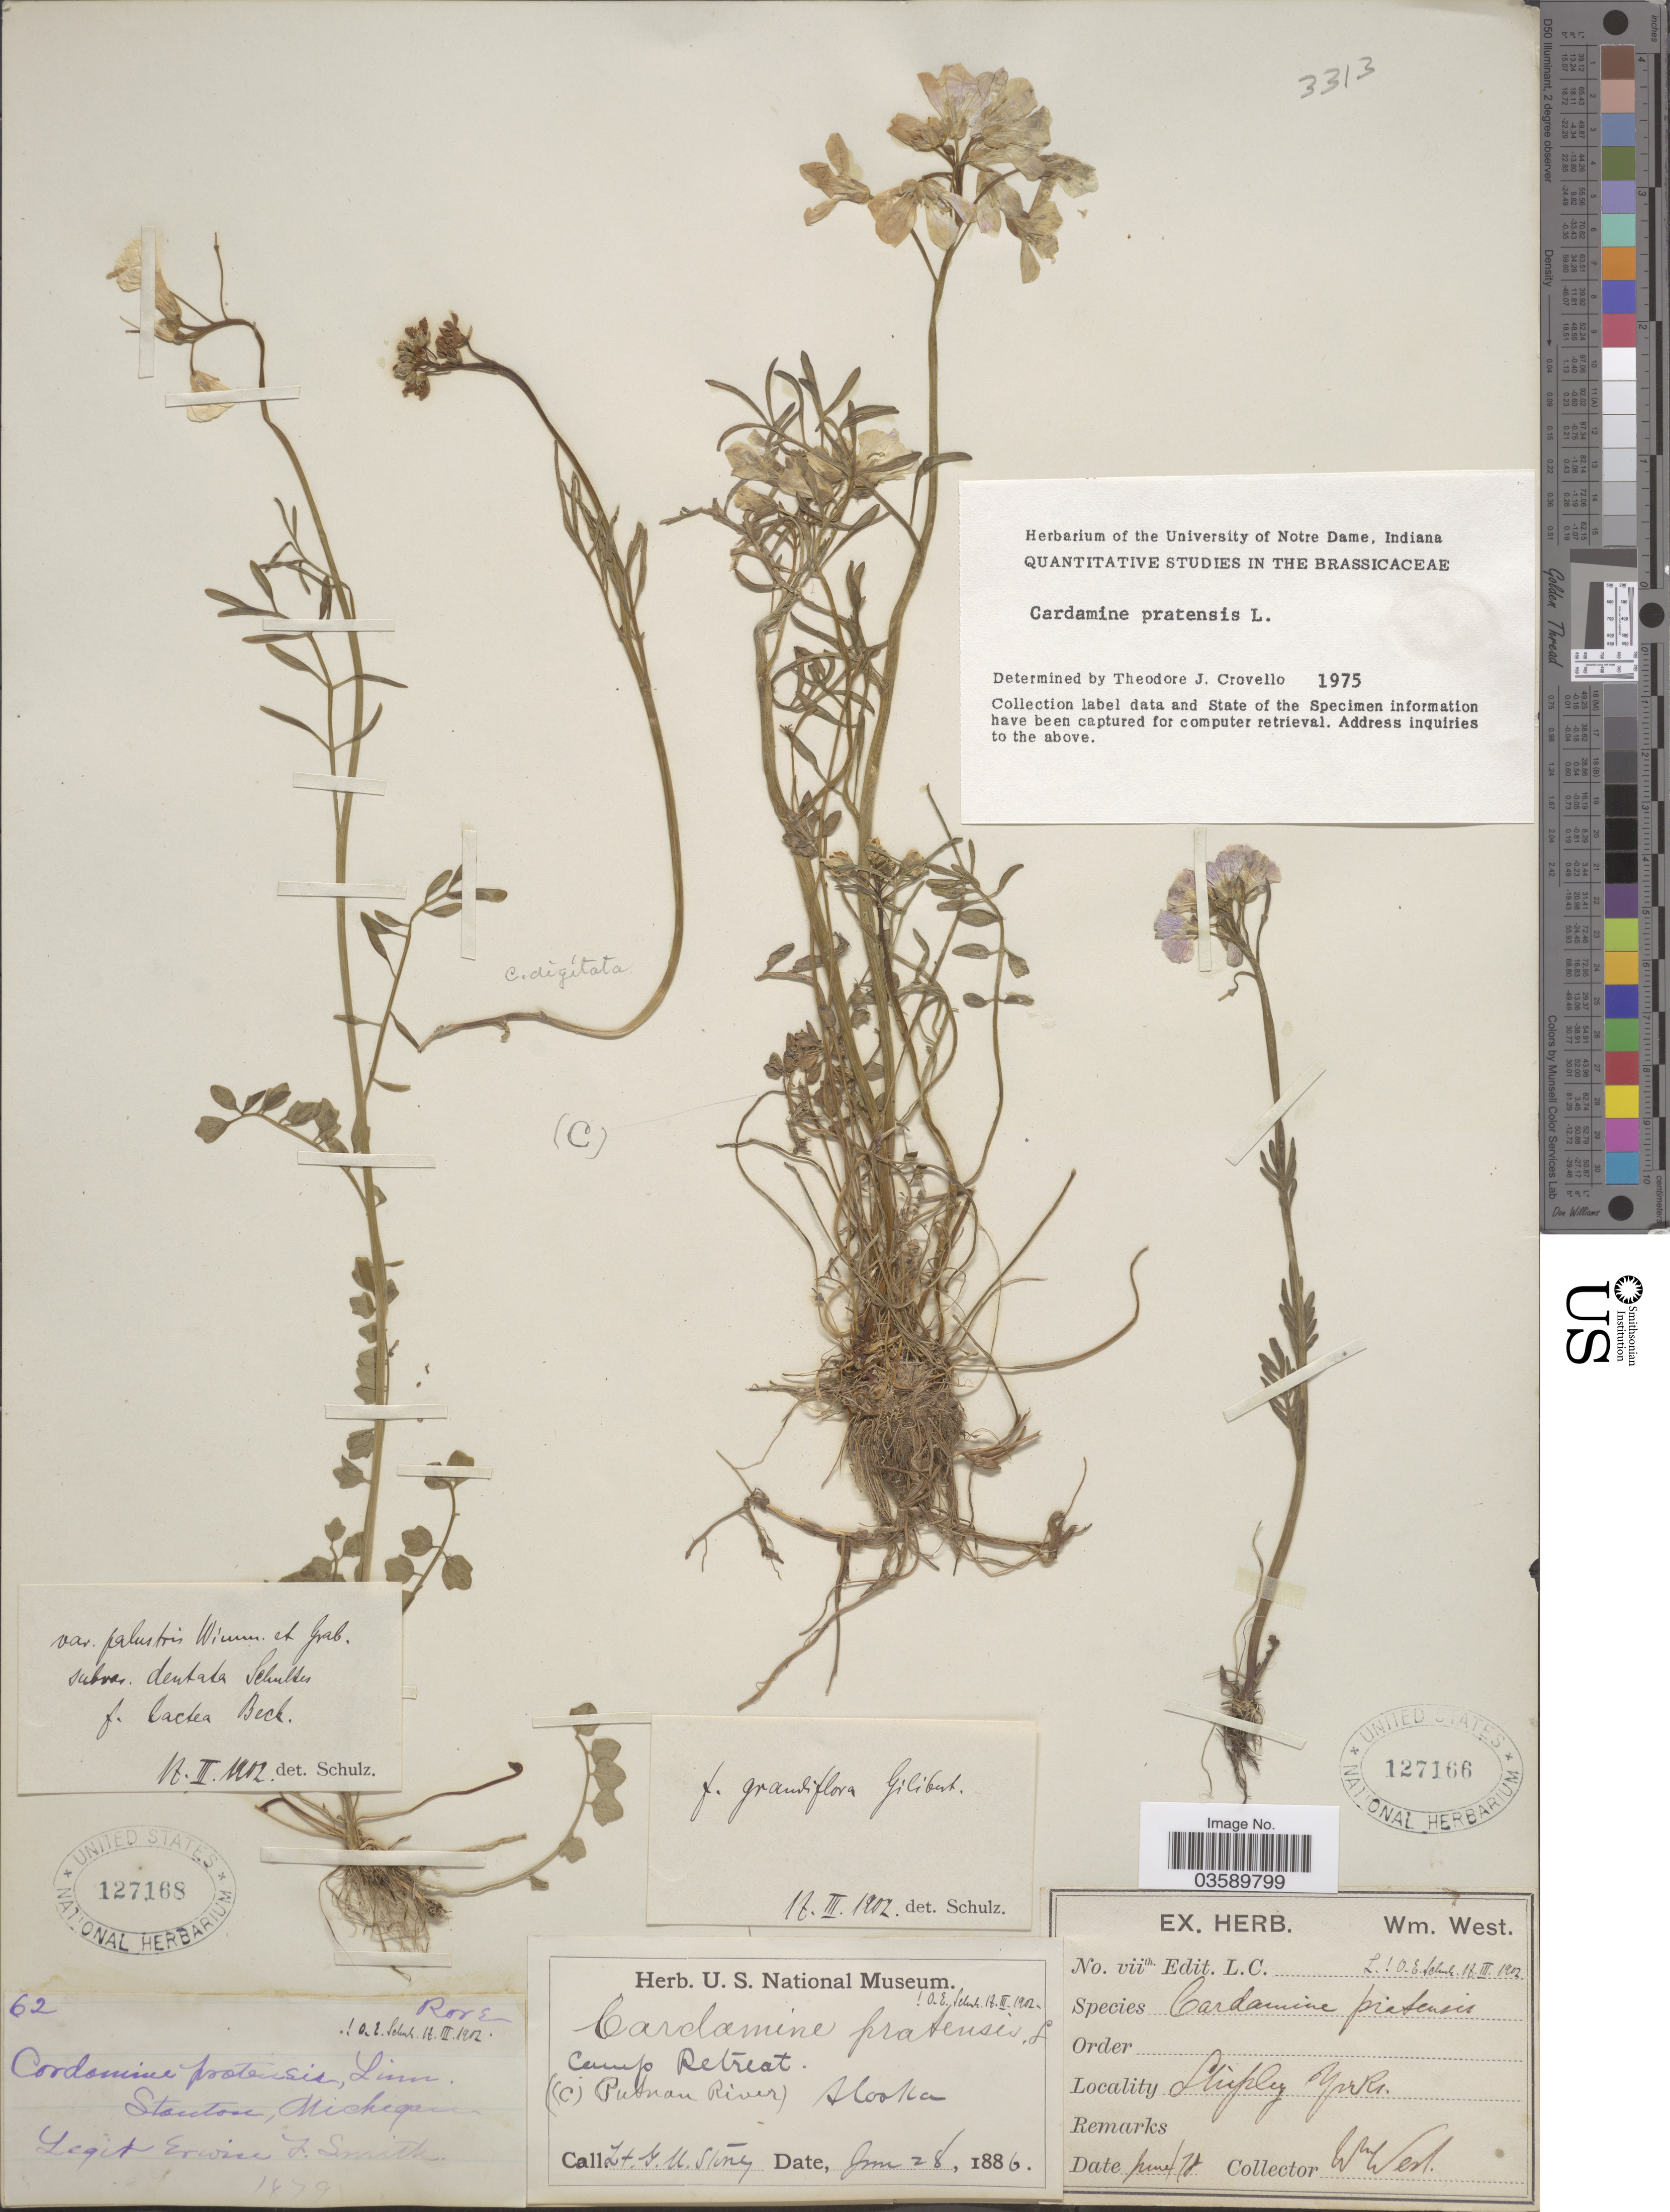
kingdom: Plantae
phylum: Tracheophyta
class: Magnoliopsida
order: Brassicales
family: Brassicaceae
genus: Cardamine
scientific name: Cardamine pratensis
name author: L.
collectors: W. West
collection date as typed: Transcribed d/m/y: /6/78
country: Canada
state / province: Yukon Territory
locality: Shipley Yukon.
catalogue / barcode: US 127166-3